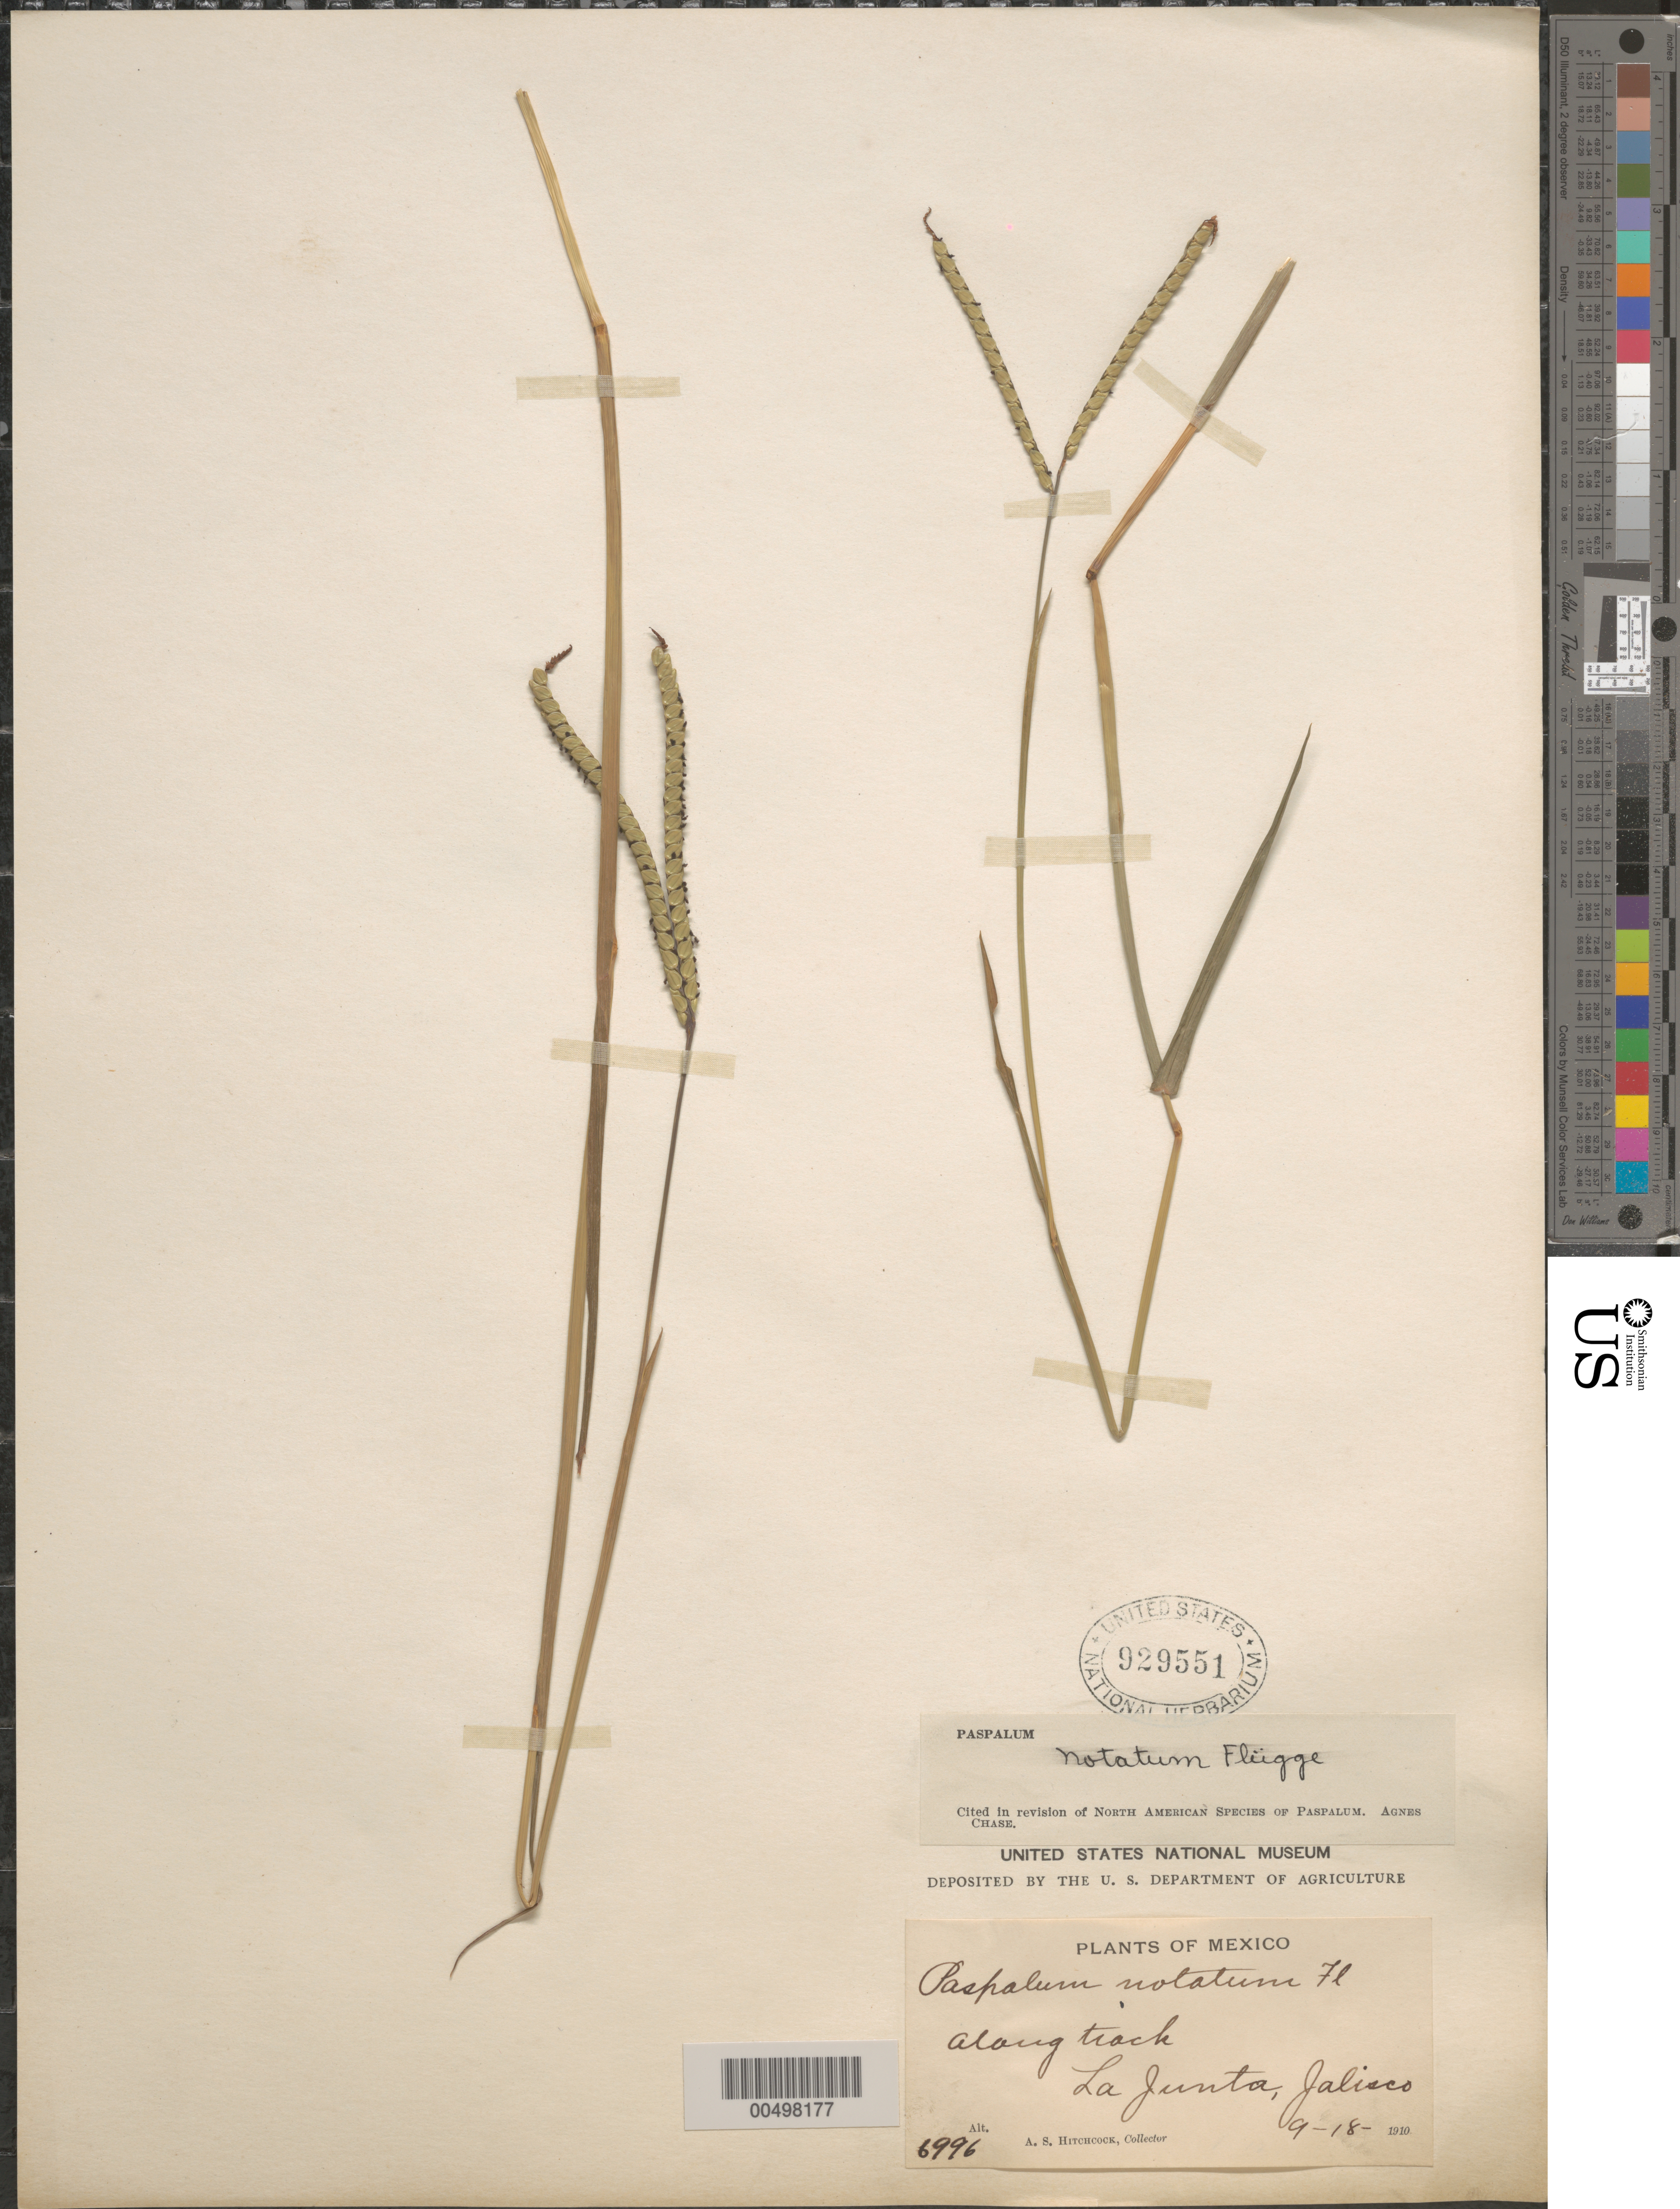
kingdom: Plantae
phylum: Tracheophyta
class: Liliopsida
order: Poales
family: Poaceae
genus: Paspalum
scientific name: Paspalum notatum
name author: Flüggé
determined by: Chase, [M.] Agnes, (US)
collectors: A. S. Hitchcock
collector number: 6996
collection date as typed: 18 Sep 1910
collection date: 1910-09-18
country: Mexico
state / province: Jalisco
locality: La Junta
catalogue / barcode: US 929551